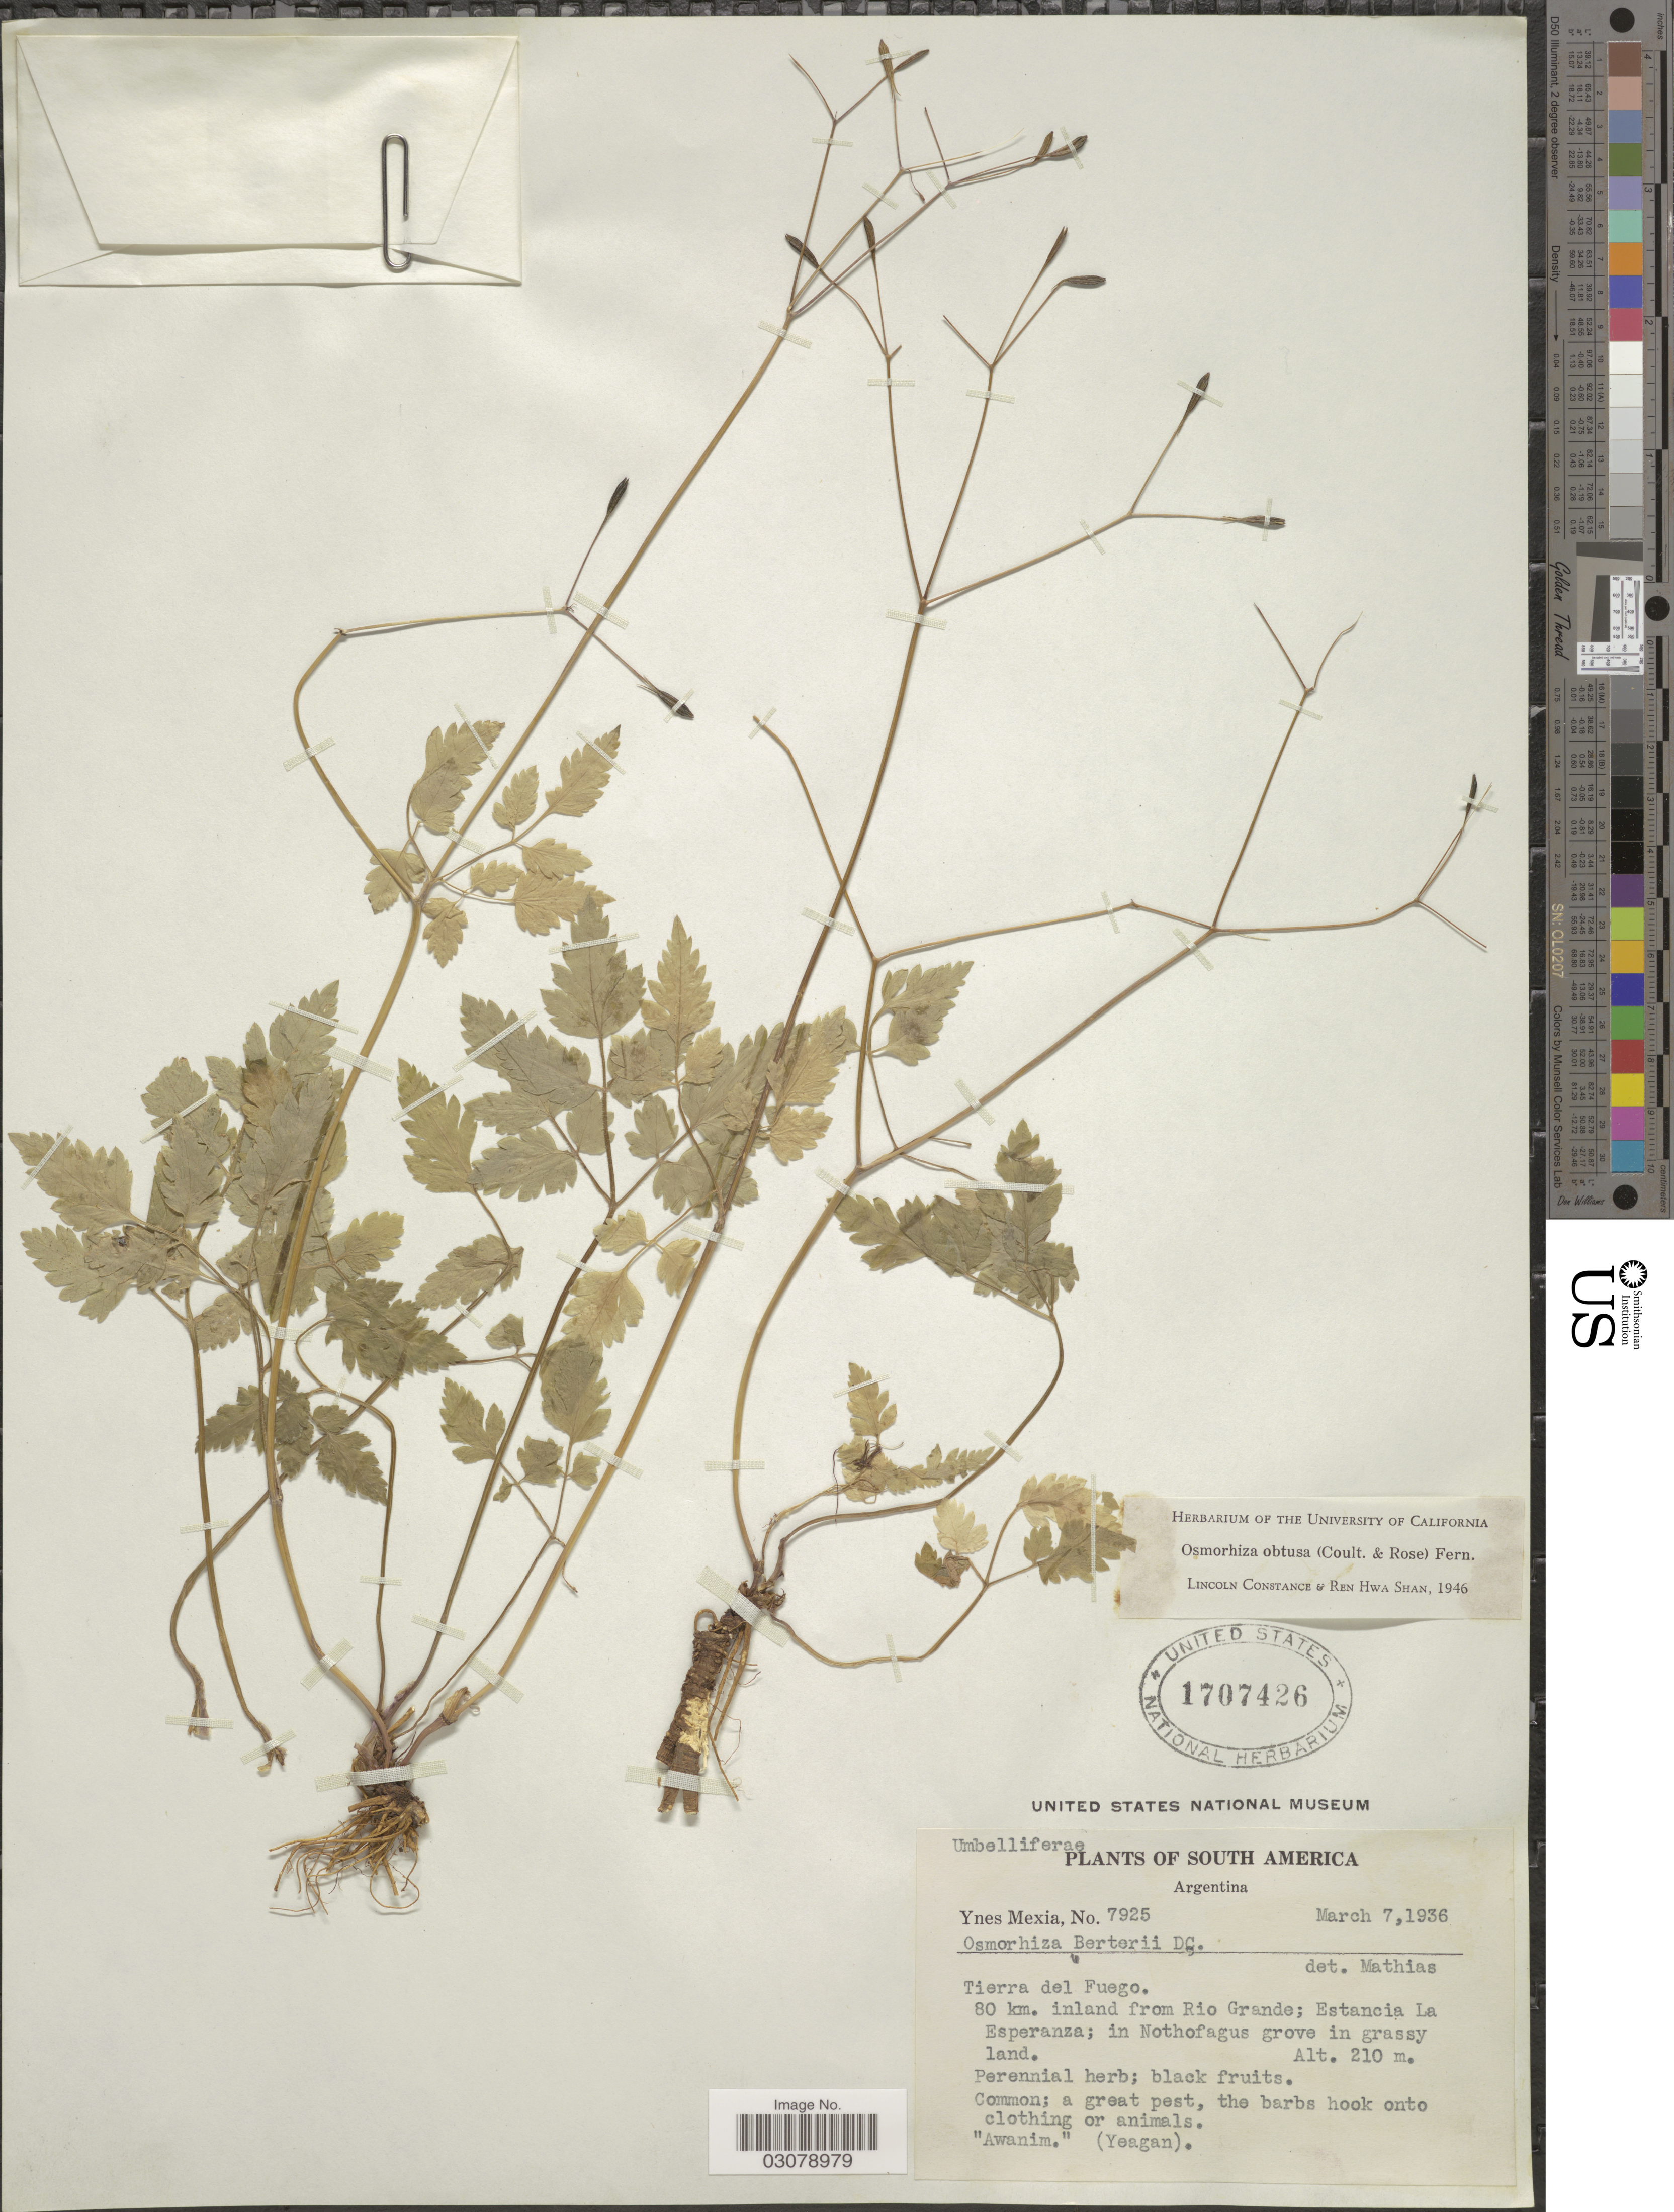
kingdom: Plantae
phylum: Tracheophyta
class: Magnoliopsida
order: Apiales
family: Apiaceae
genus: Osmorhiza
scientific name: Osmorhiza obtusa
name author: (J.M. Coult. & Rose) Fernald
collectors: Y. Mexia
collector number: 7925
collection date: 1936-03-07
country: Argentina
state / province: Tierra del Fuego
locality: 80 km. inland from Rico Grande; Estancia La Esperanza.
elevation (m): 210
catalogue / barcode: US 1707426